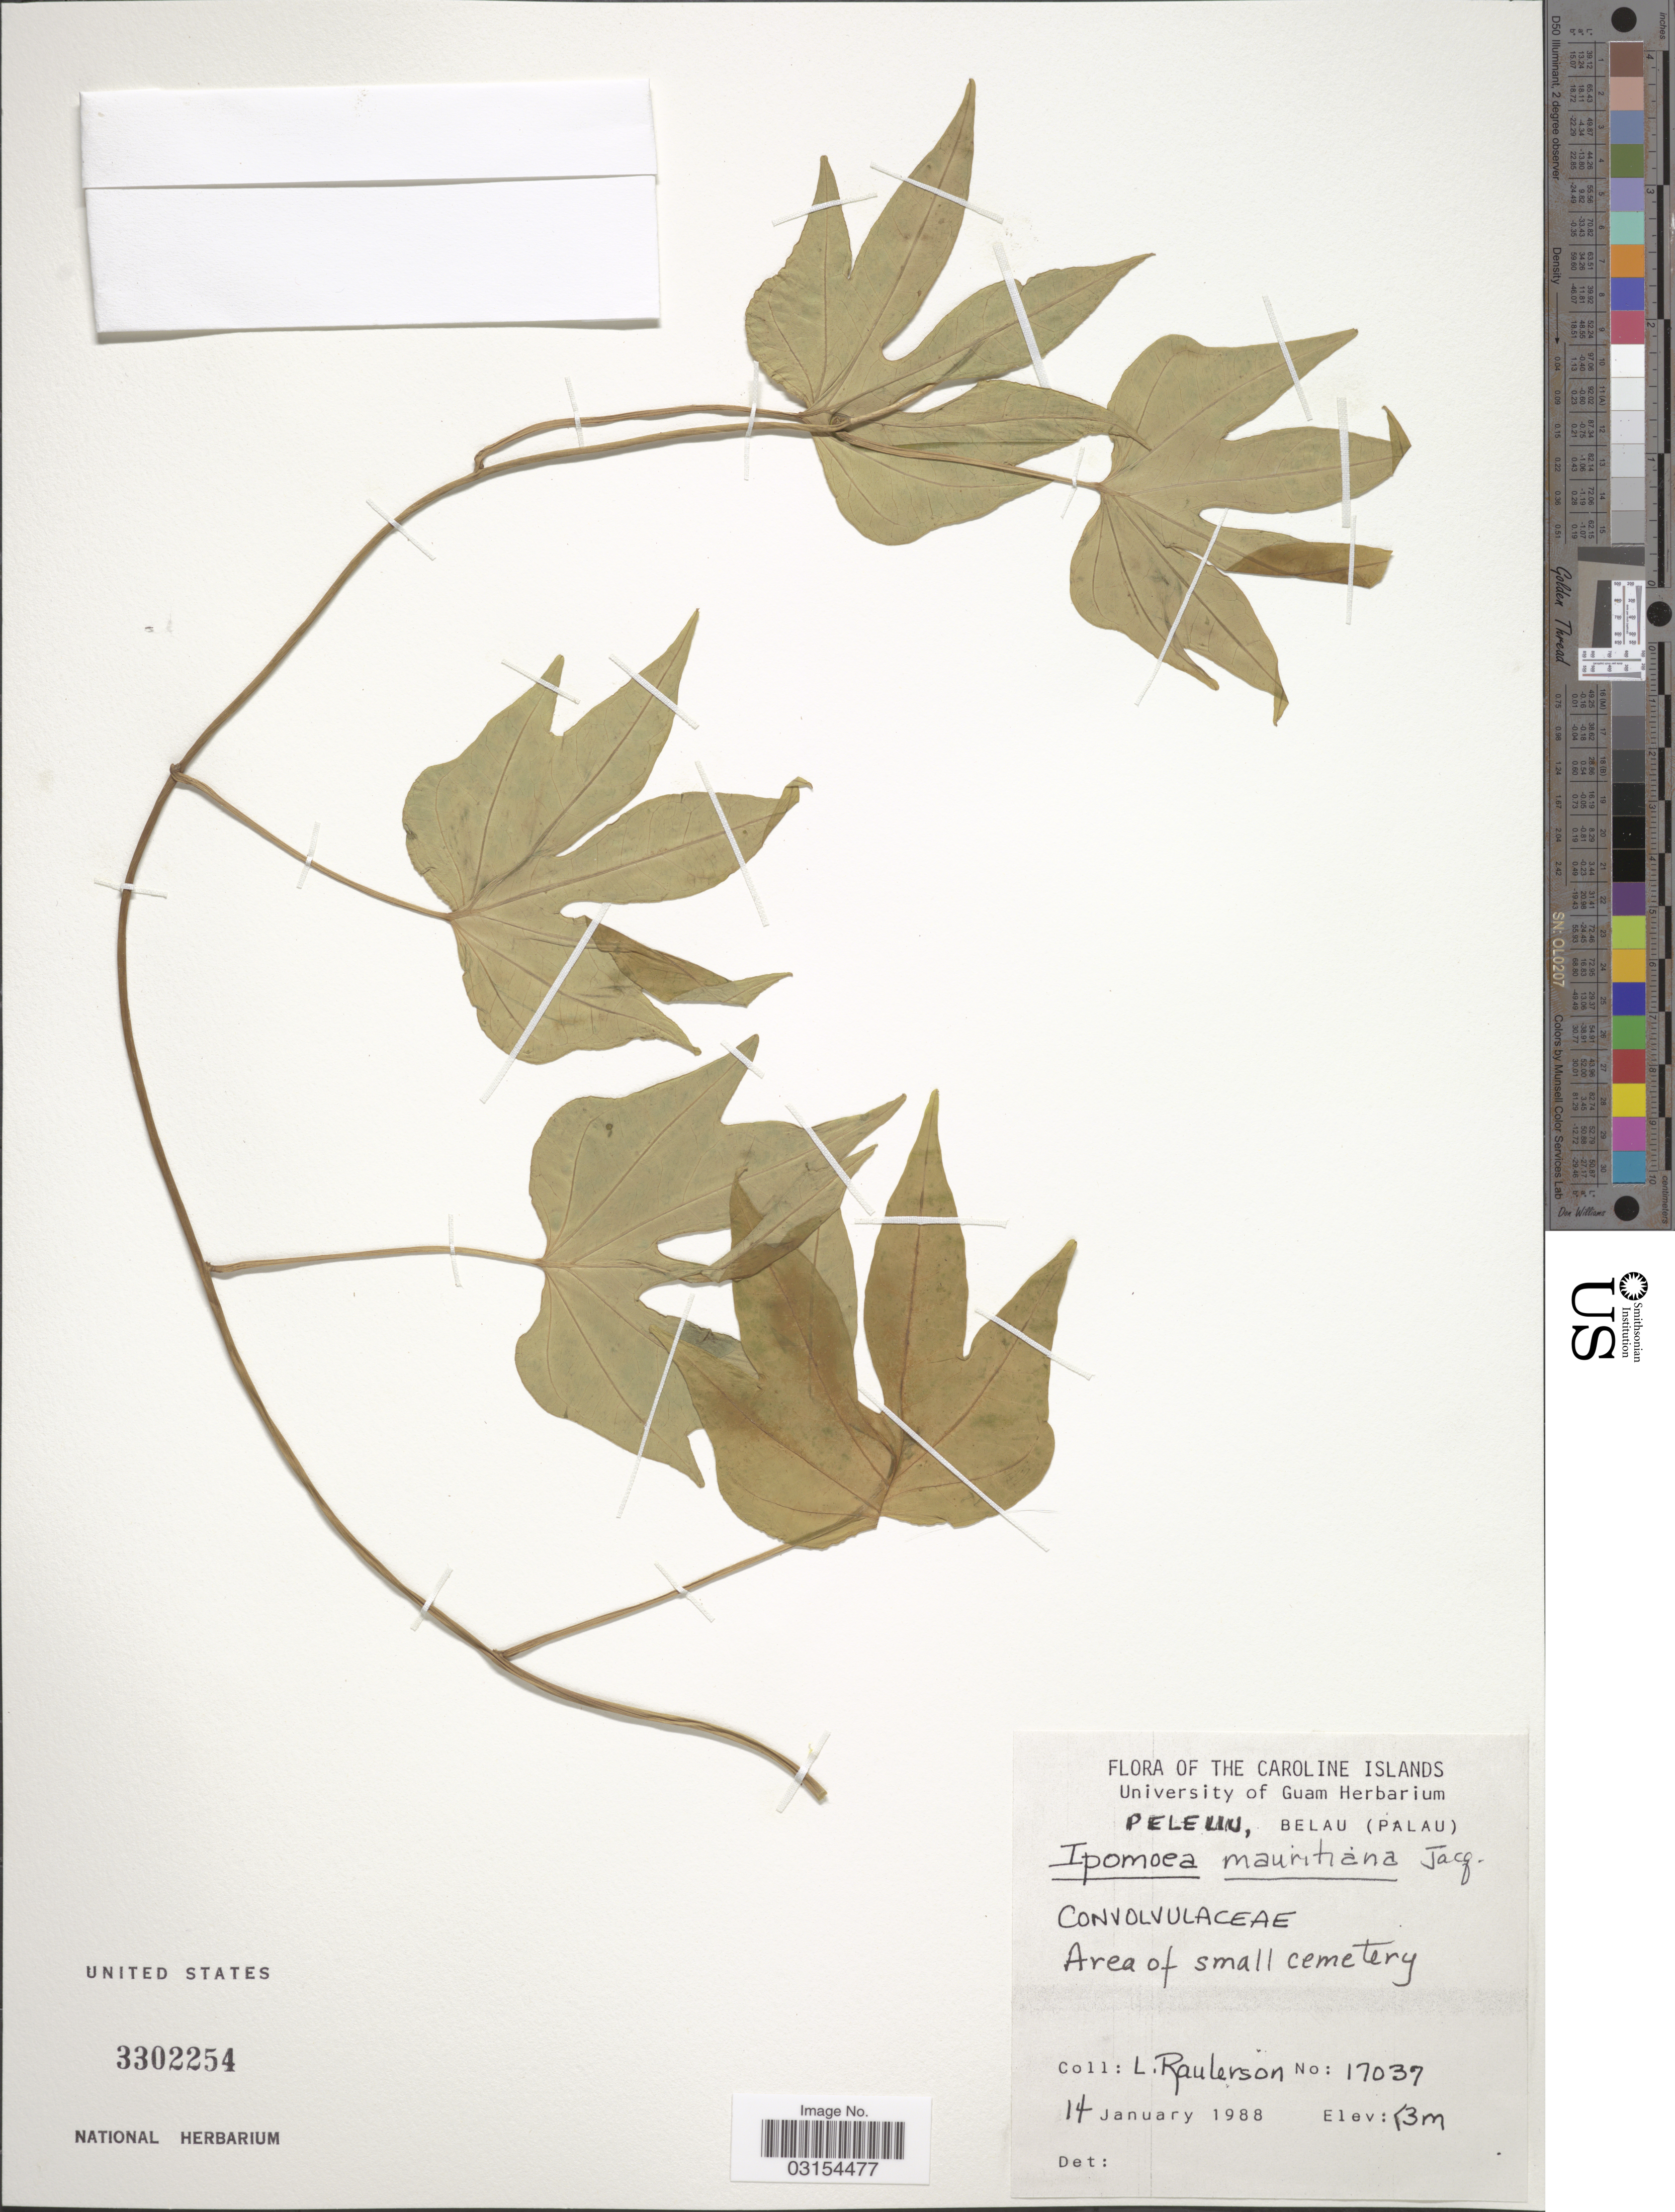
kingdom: Plantae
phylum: Tracheophyta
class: Magnoliopsida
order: Solanales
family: Convolvulaceae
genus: Ipomoea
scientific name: Ipomoea mauritiana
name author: Jacq.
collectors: L. Raulerson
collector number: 17037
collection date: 1988-01-14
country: Palau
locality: Caroline Islands. Peleuu, Belau (Palau). Area of small cemetery.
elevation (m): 3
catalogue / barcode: US 3302254